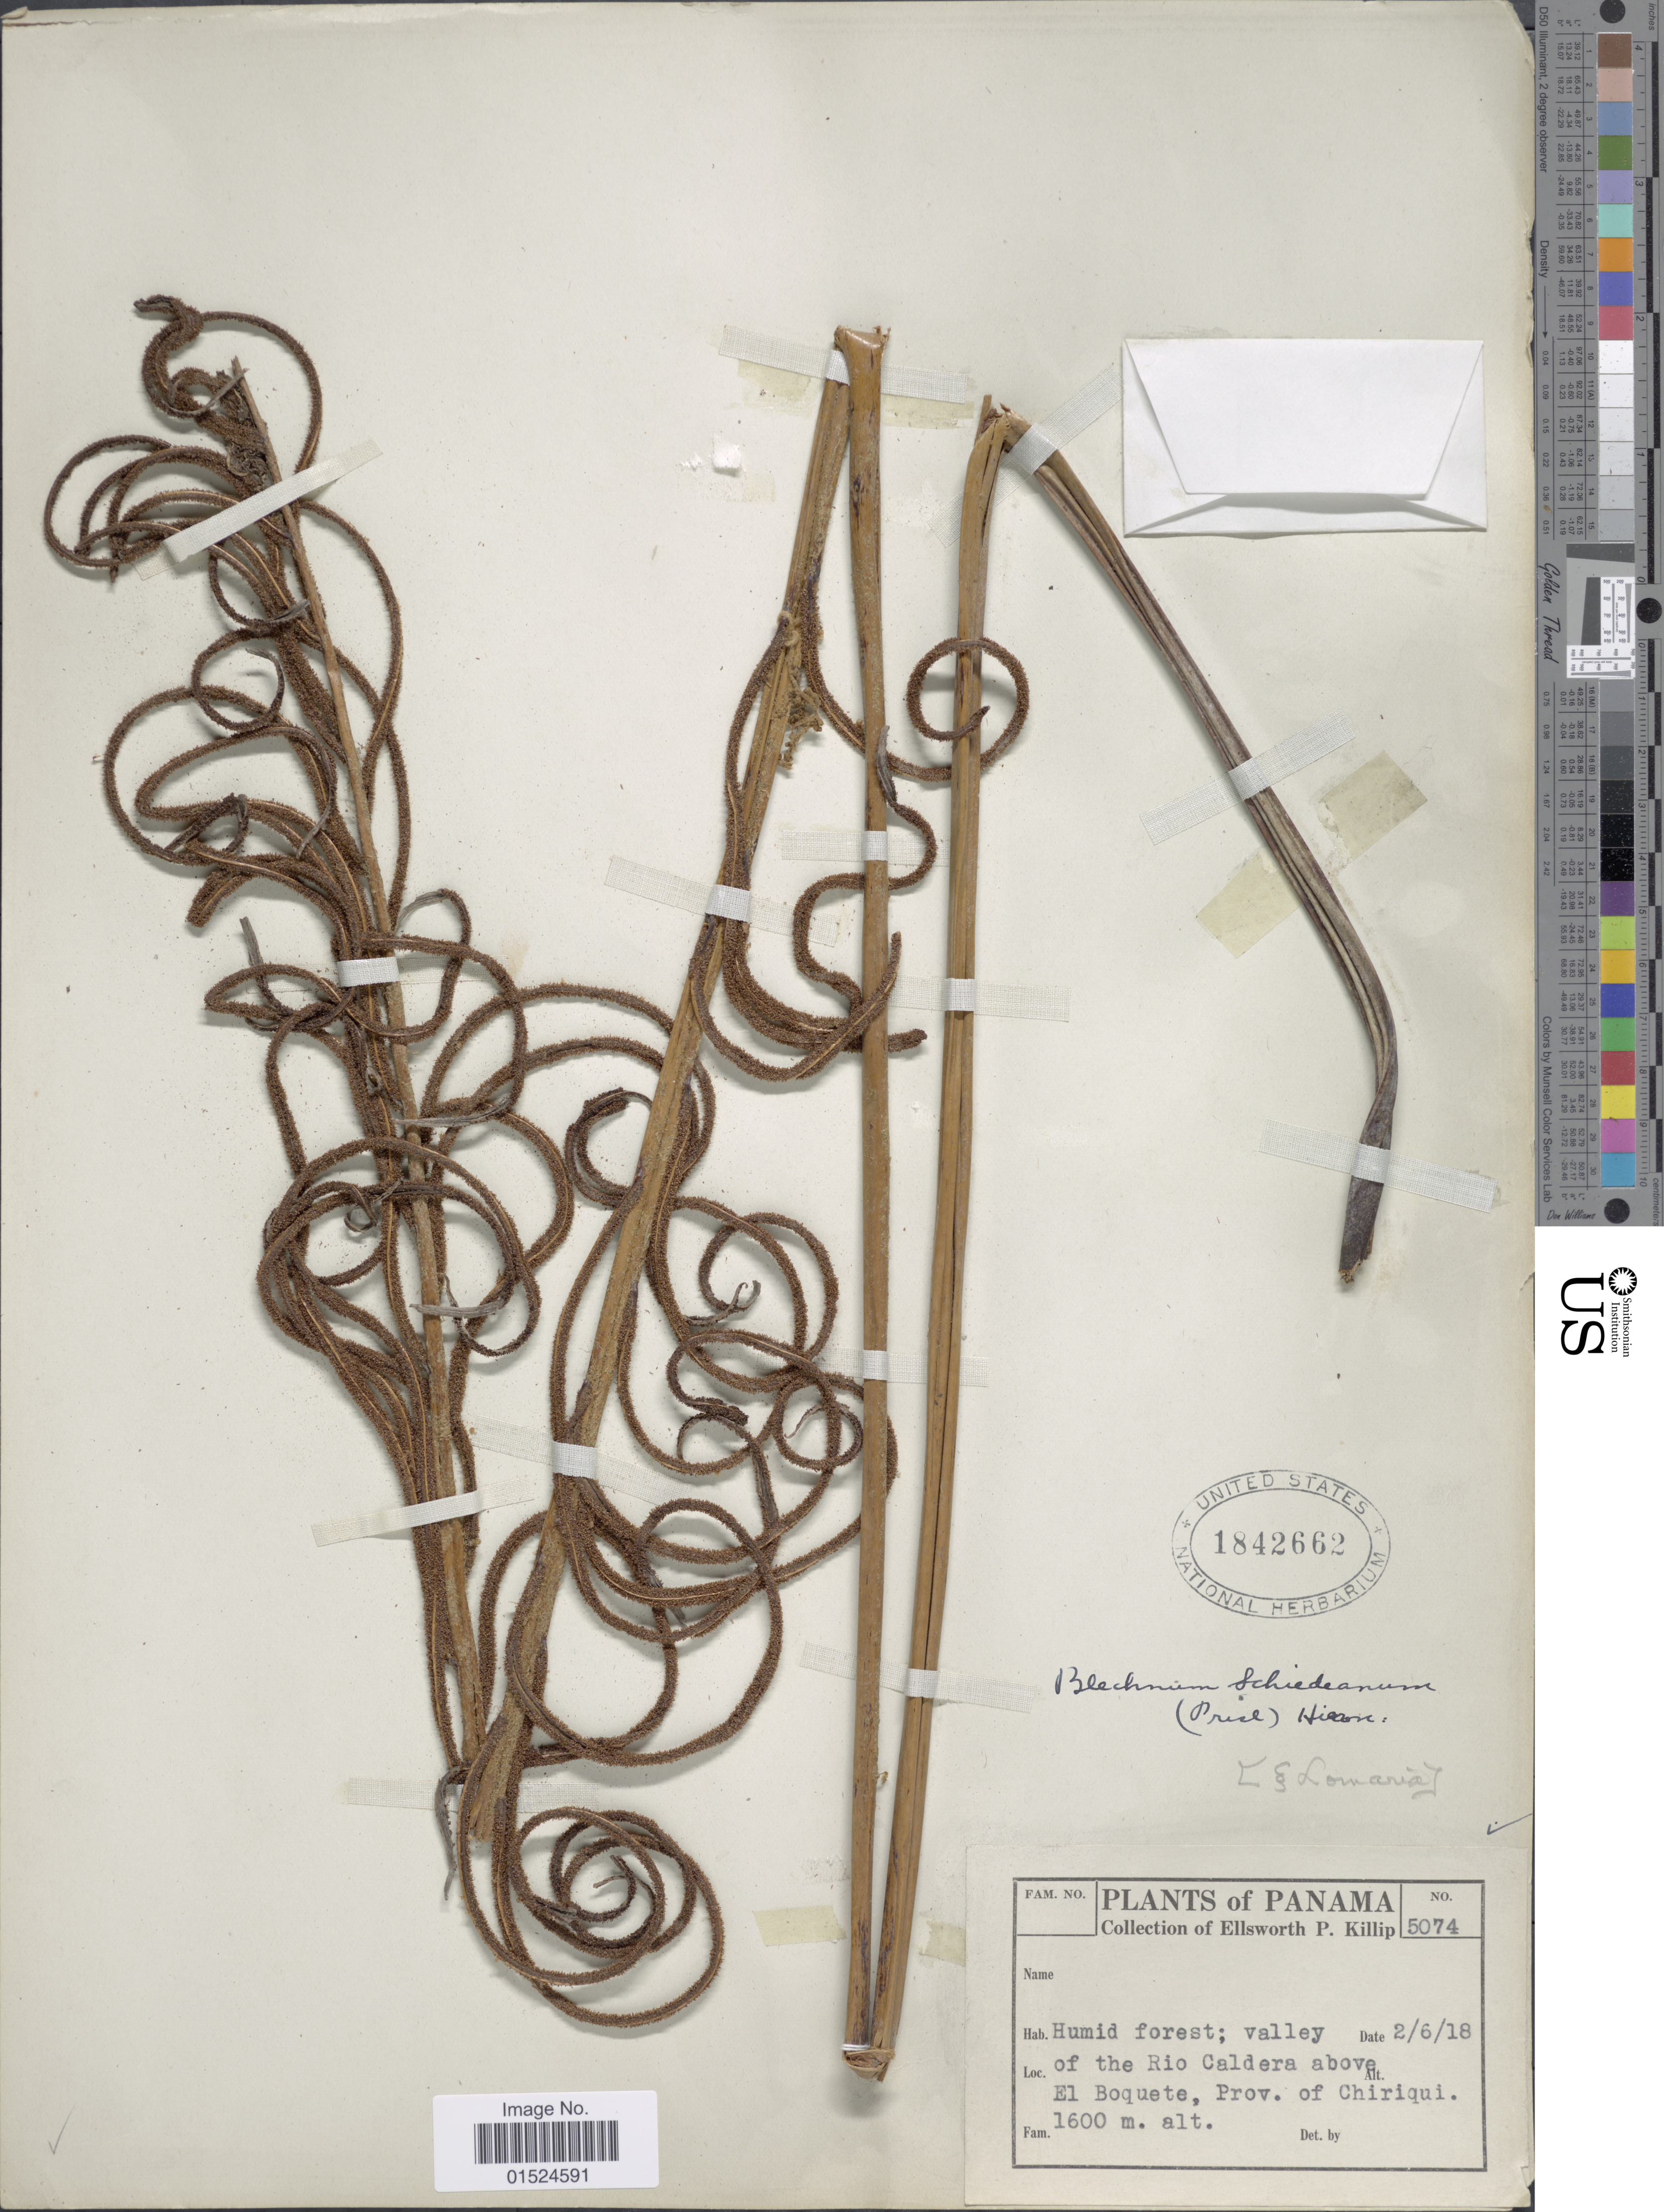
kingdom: Plantae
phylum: Tracheophyta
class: Polypodiopsida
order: Polypodiales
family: Blechnaceae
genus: Blechnum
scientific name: Blechnum varians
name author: (E. Fourn.) C. Chr.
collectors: E. P. Killip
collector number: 5074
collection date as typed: Transcribed d/m/y: 6/2/18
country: Panama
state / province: Chiriqui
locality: Valley of the Rio Caldera above El Boquete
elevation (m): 1600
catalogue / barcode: US 1842662